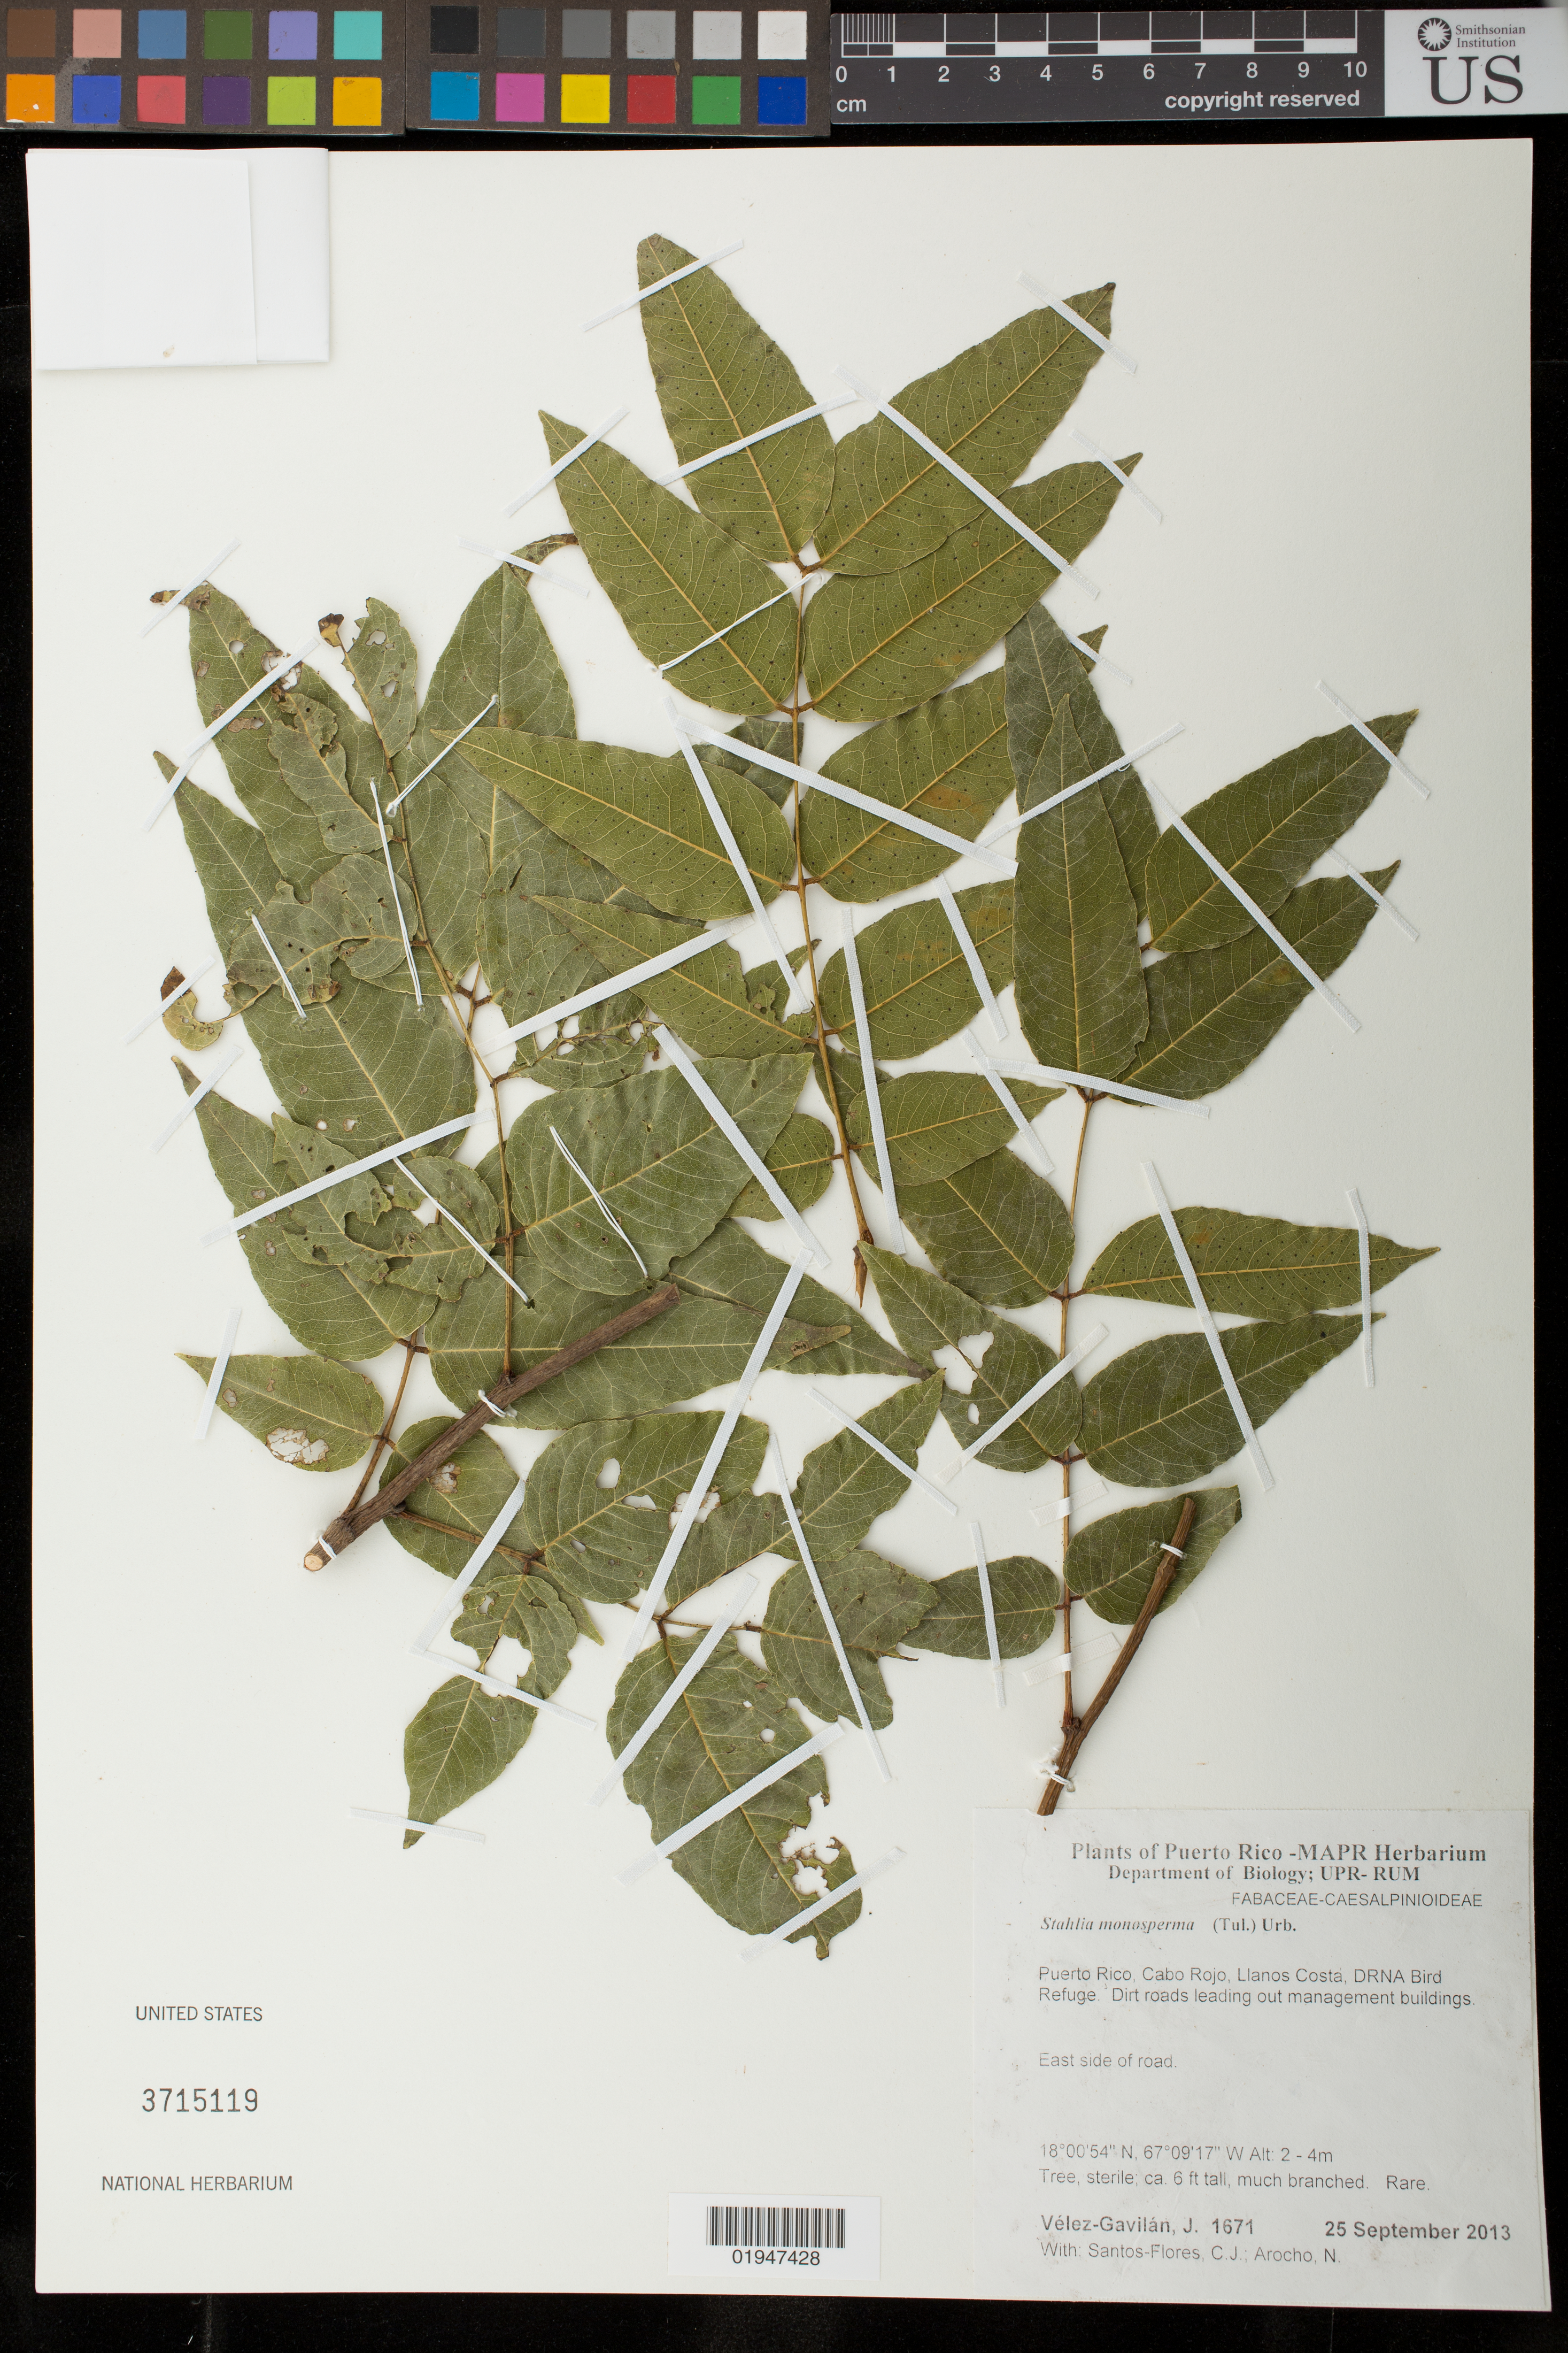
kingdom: Plantae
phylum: Tracheophyta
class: Magnoliopsida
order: Fabales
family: Fabaceae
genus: Libidibia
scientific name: Libidibia monosperma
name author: (Tul.) Gagnon & G.P. Lewis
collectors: J. Vélez-Gavilán, C. Santos-Flores & N. Arocho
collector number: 1671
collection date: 2013-09-25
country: Puerto Rico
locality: Cabo Rojo, Llanos Costa, DRNA Bird Refuge. Dirt roads leading out management buildings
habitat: Dirt roads. East side of road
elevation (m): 2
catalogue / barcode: US 3715119